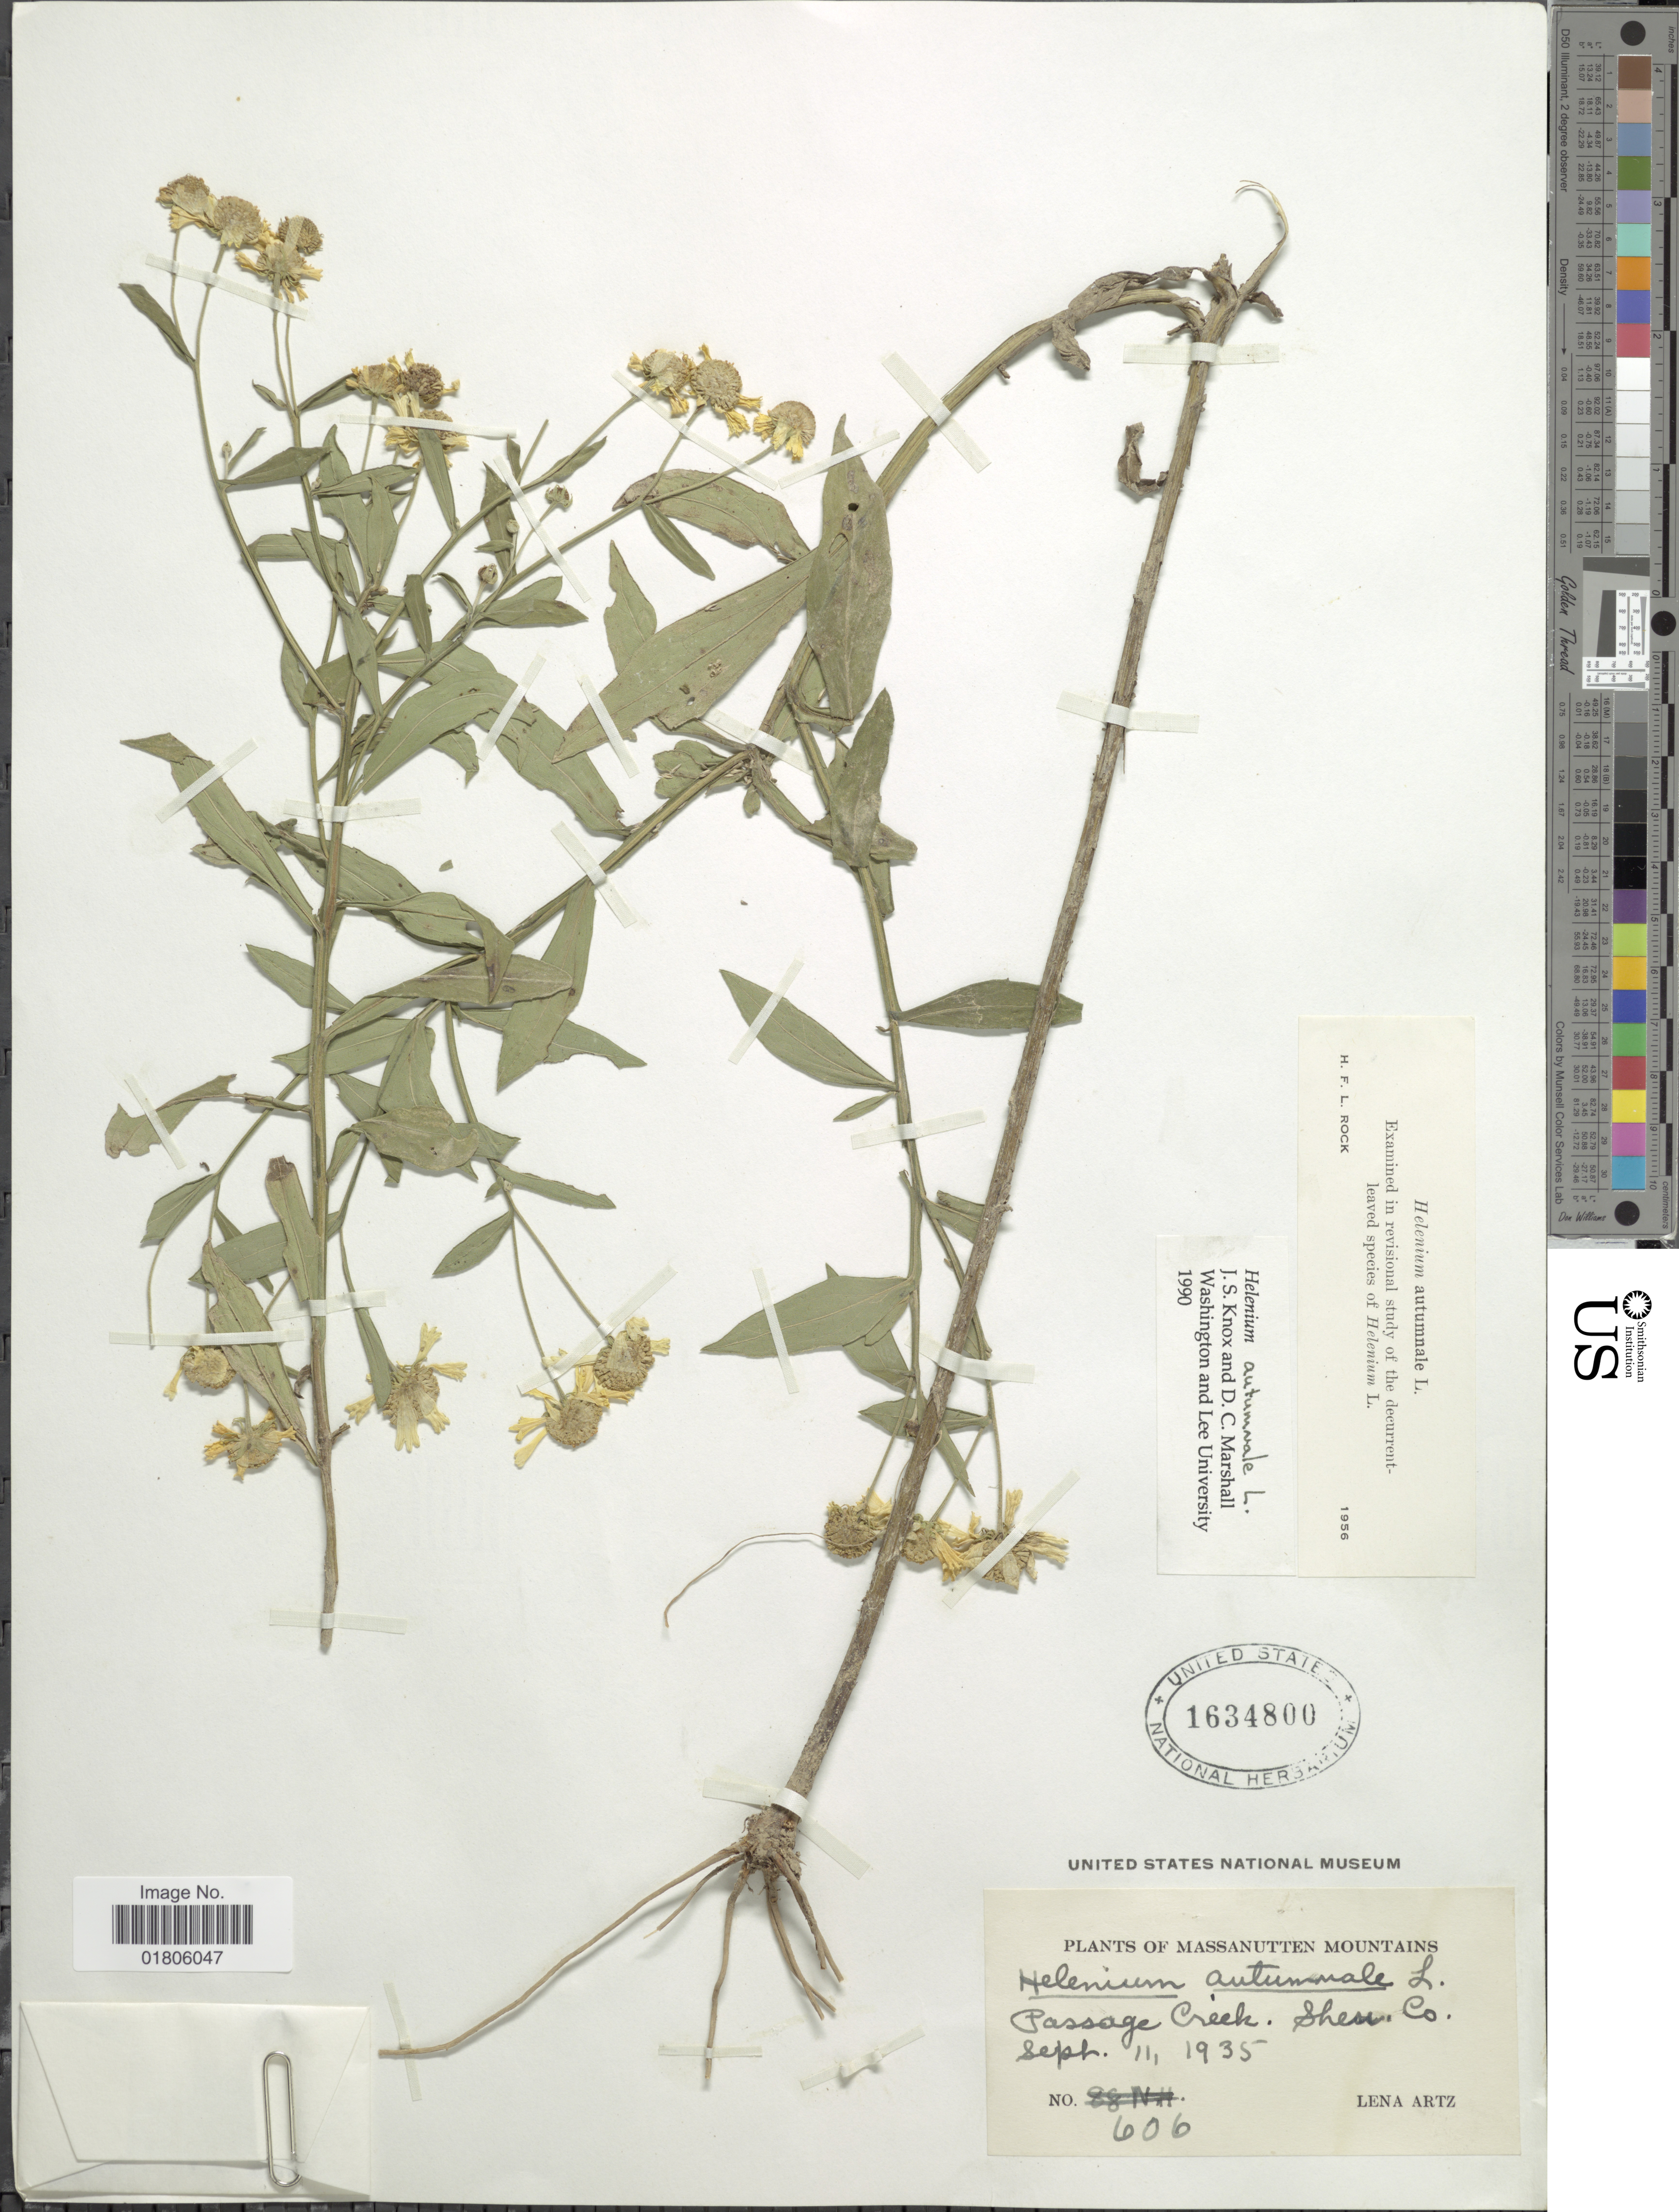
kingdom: Plantae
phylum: Tracheophyta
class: Magnoliopsida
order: Asterales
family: Asteraceae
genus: Helenium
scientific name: Helenium autumnale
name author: L.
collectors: L. Artz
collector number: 606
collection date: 1935-09-11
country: United States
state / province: Virginia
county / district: Shenandoah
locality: Massanutten Mountains. Passage Creek, Shen. Co.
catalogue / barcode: US 1634800